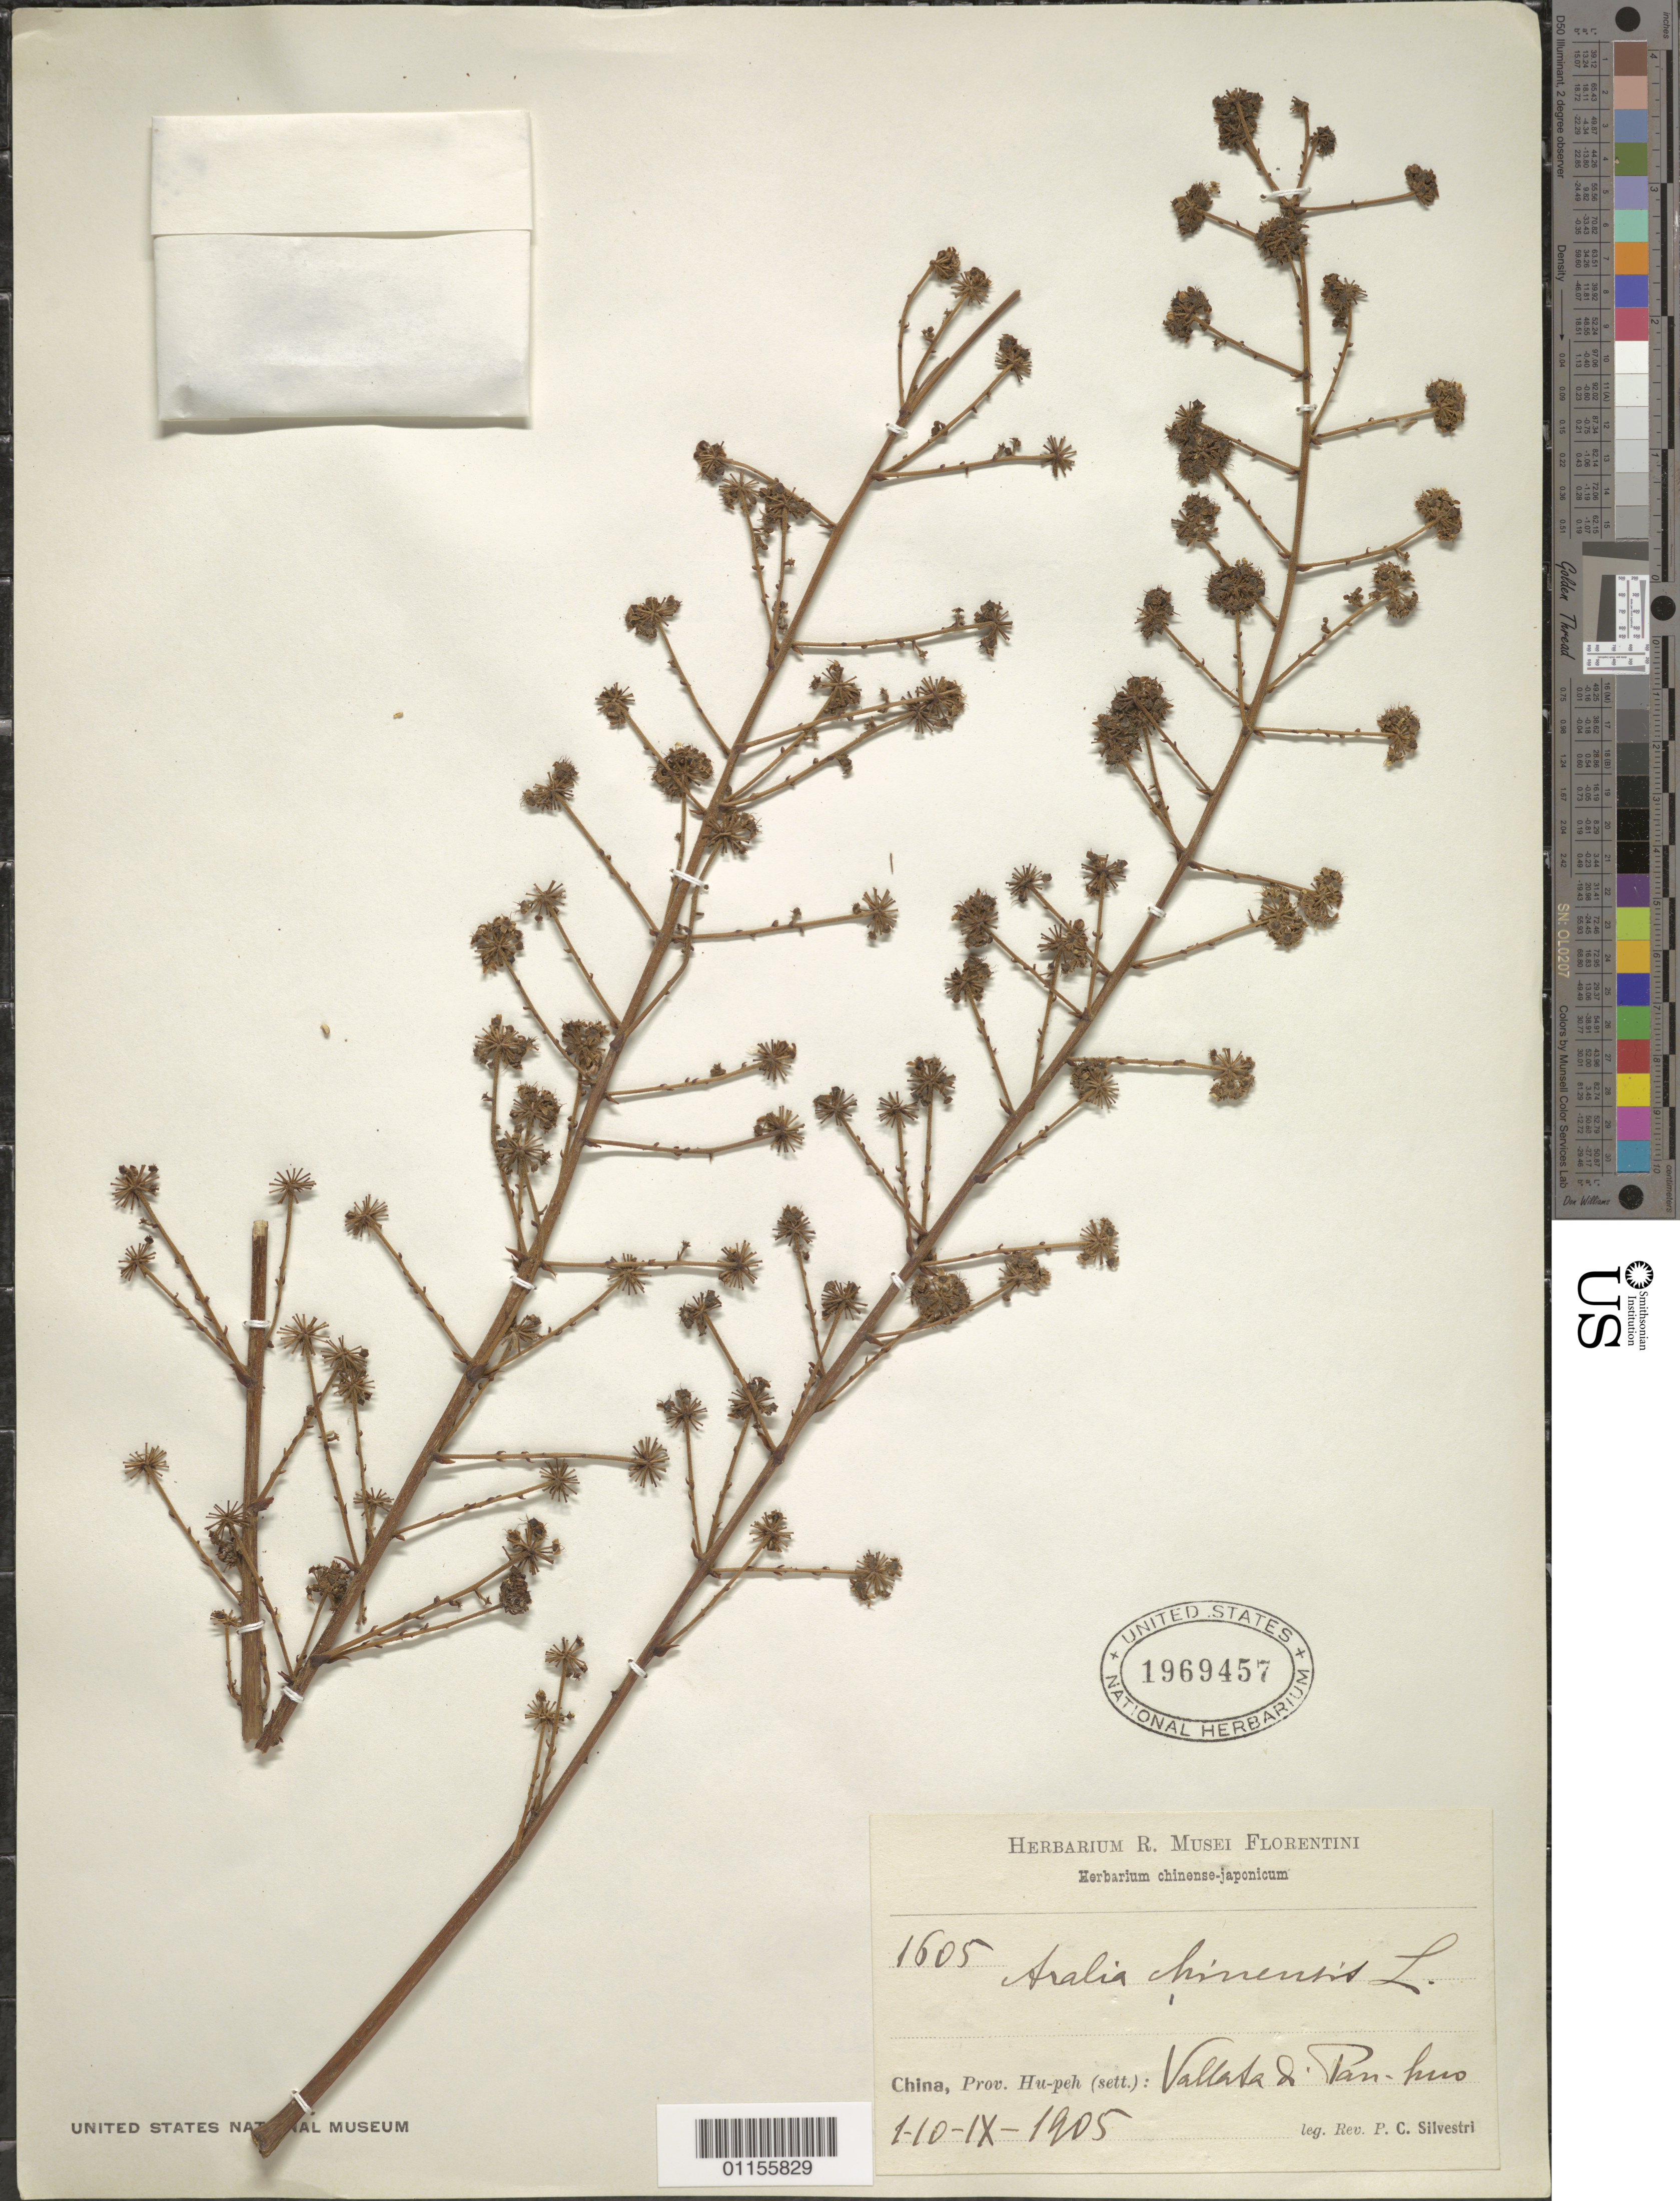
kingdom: Plantae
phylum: Tracheophyta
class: Magnoliopsida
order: Apiales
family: Araliaceae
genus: Aralia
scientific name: Aralia chinensis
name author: L.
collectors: P. Silvestri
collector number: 1605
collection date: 1905-09-01/1905-09-10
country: China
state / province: Hubei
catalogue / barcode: US 1969457